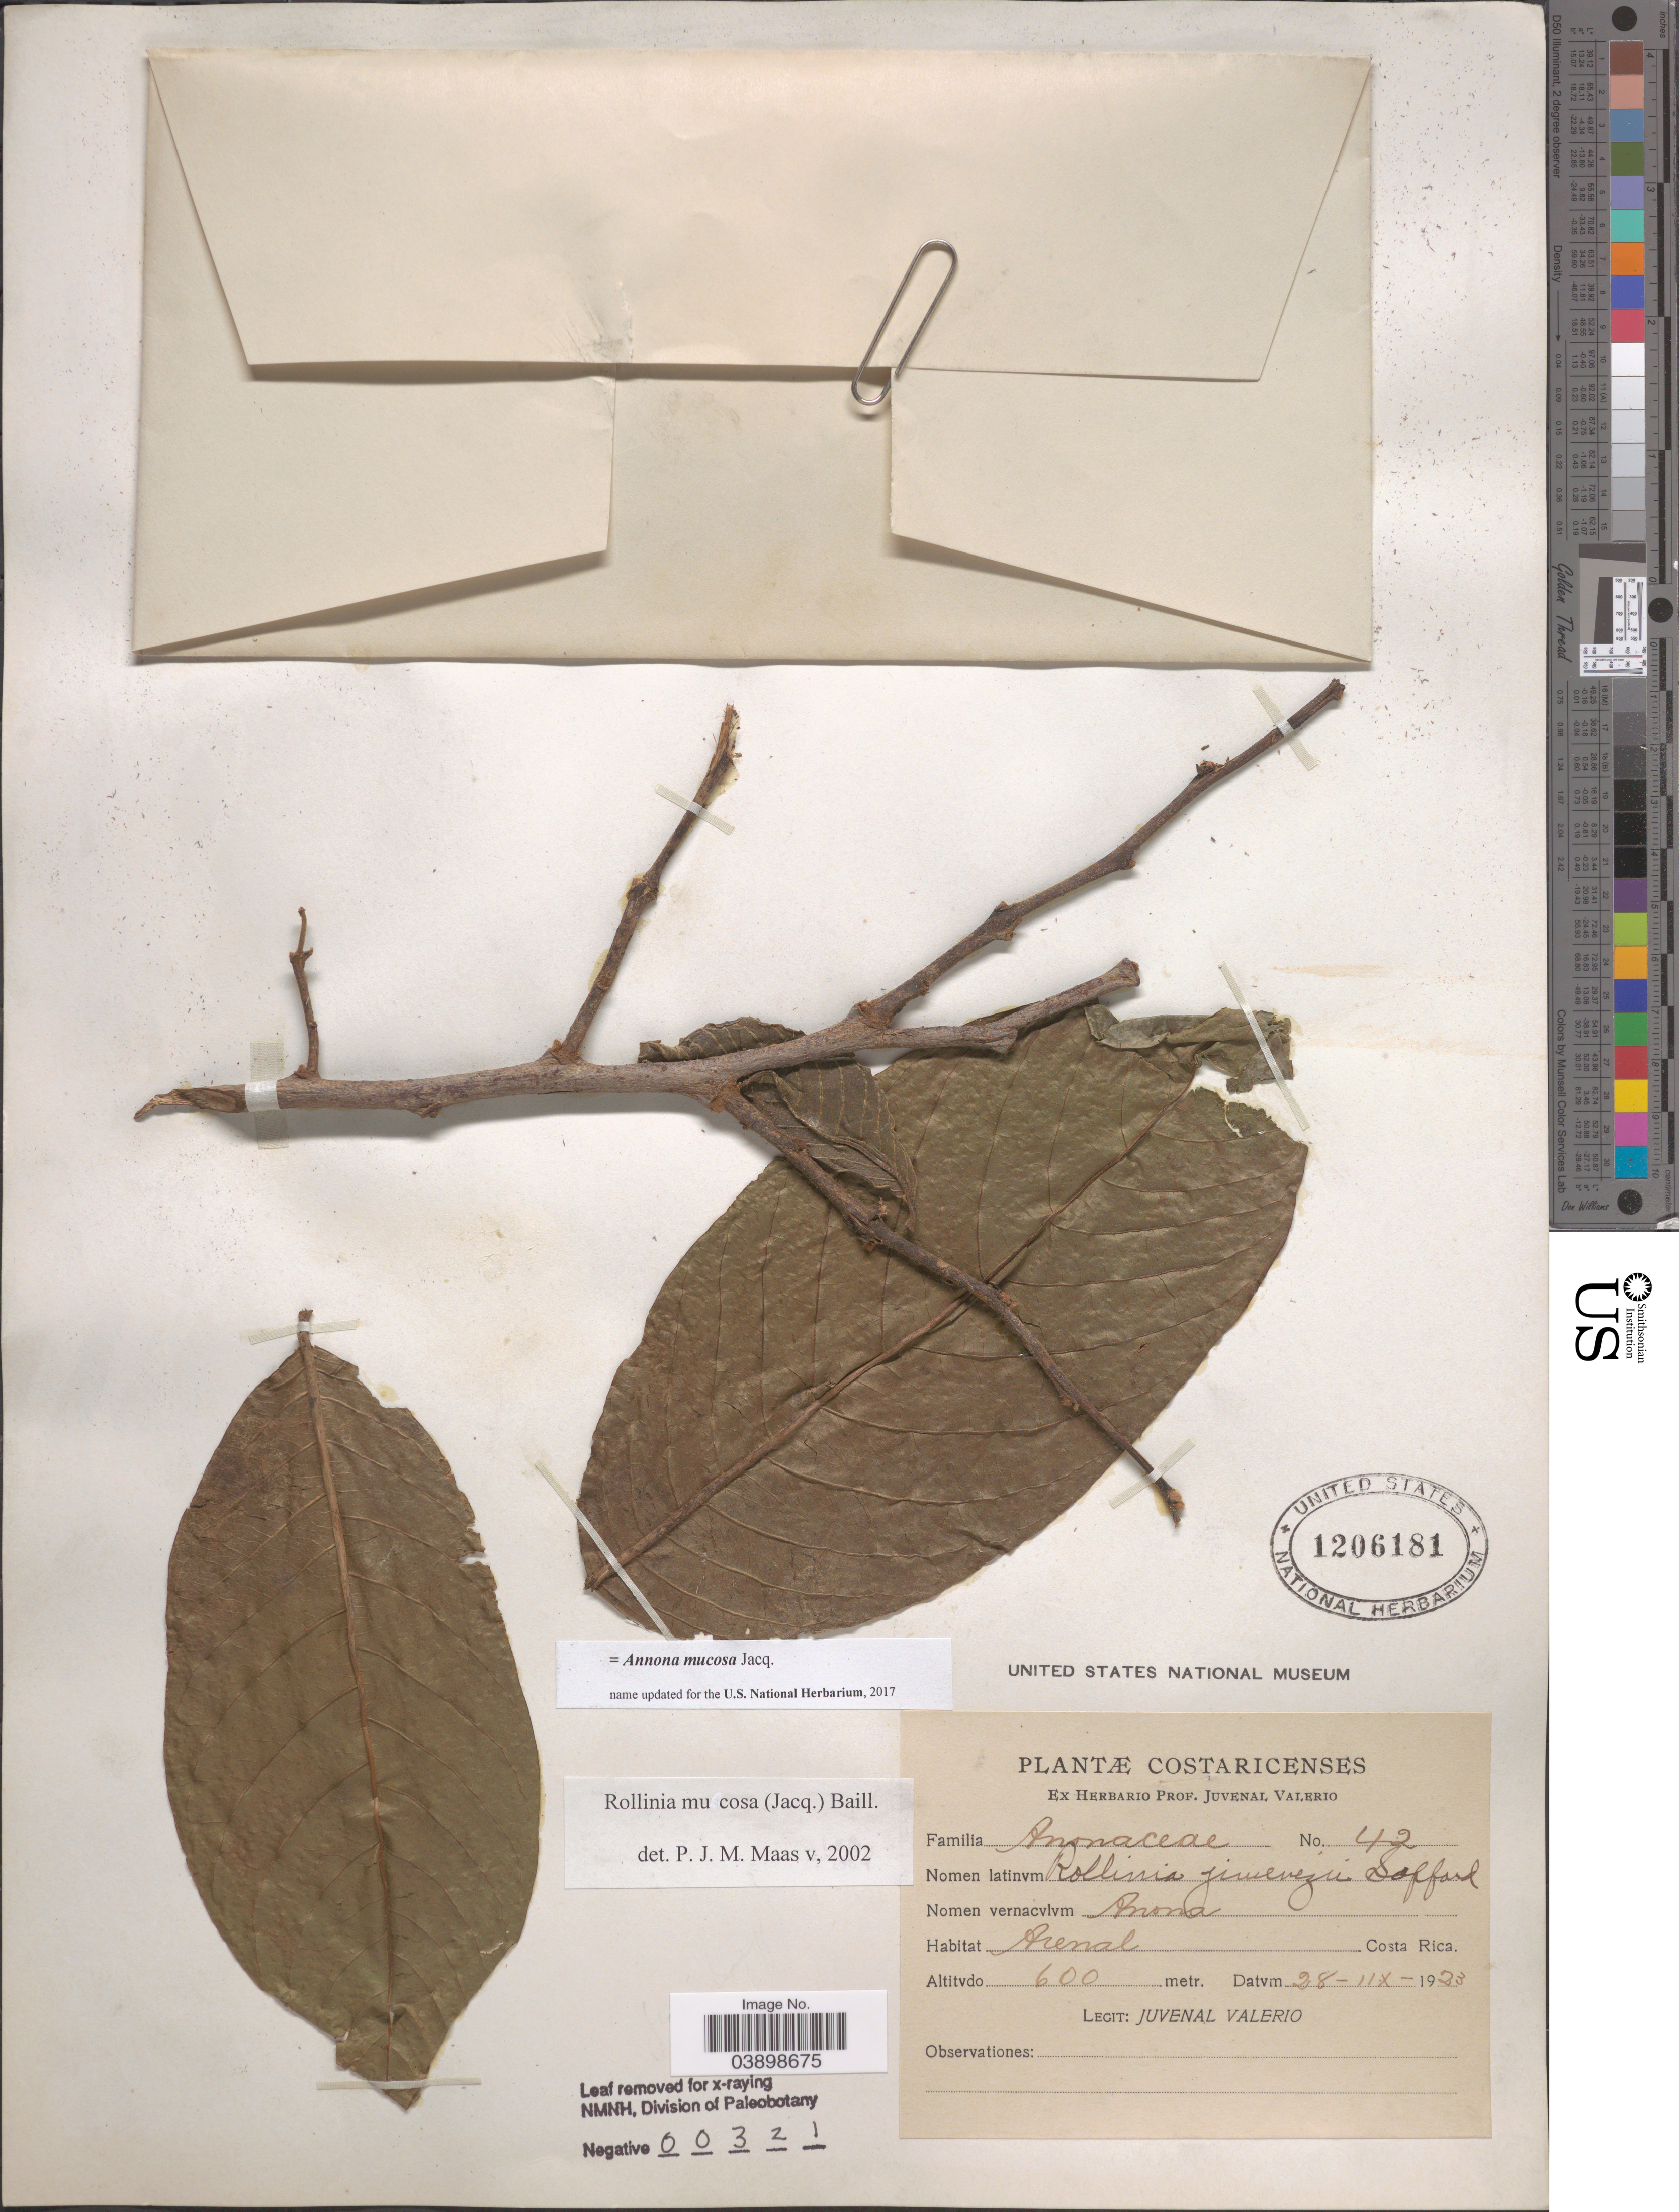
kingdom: Plantae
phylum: Tracheophyta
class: Magnoliopsida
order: Magnoliales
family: Annonaceae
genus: Annona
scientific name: Annona mucosa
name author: Jacq.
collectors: J. Valerio R.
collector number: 42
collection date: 1923-08-28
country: Costa Rica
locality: Arenal.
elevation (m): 600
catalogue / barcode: US 1206181